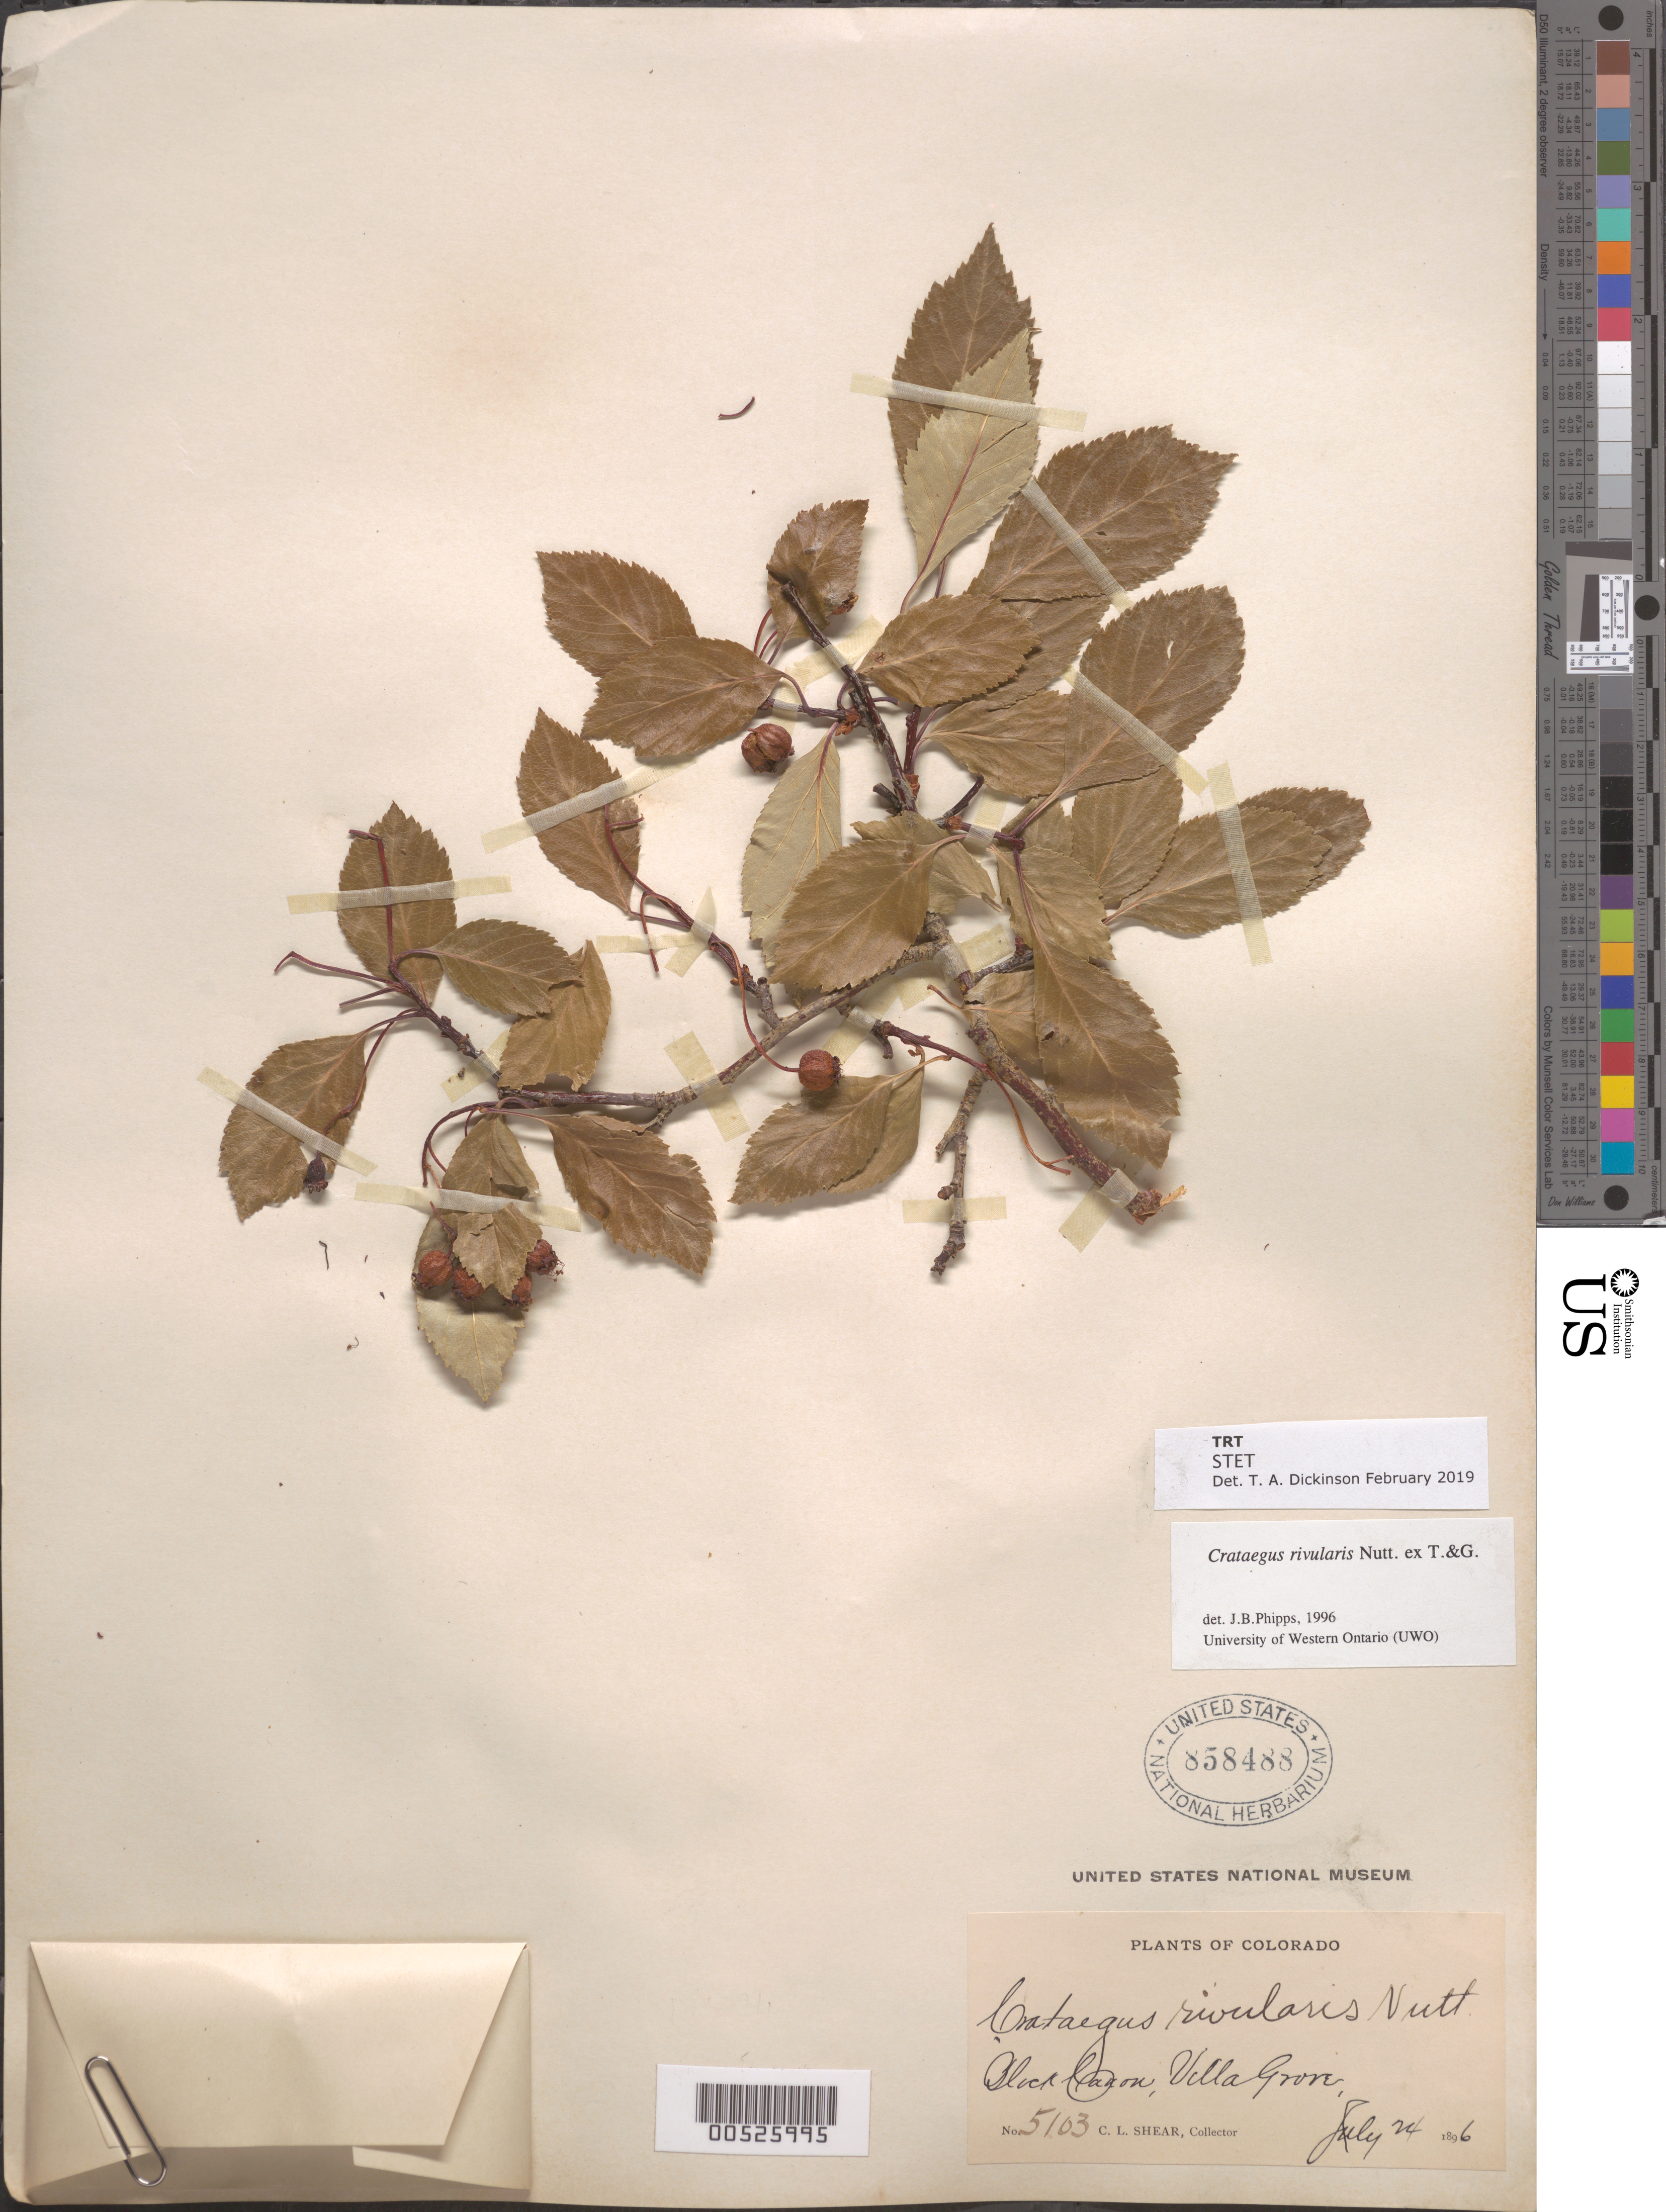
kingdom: Plantae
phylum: Tracheophyta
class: Magnoliopsida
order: Rosales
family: Rosaceae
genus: Crataegus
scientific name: Crataegus rivularis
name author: Nutt.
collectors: C. L. Shear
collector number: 5103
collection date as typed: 24 Jul 1896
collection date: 1896-07-24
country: United States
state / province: Colorado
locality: Black Canon, Villa Grove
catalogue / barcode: US 858488